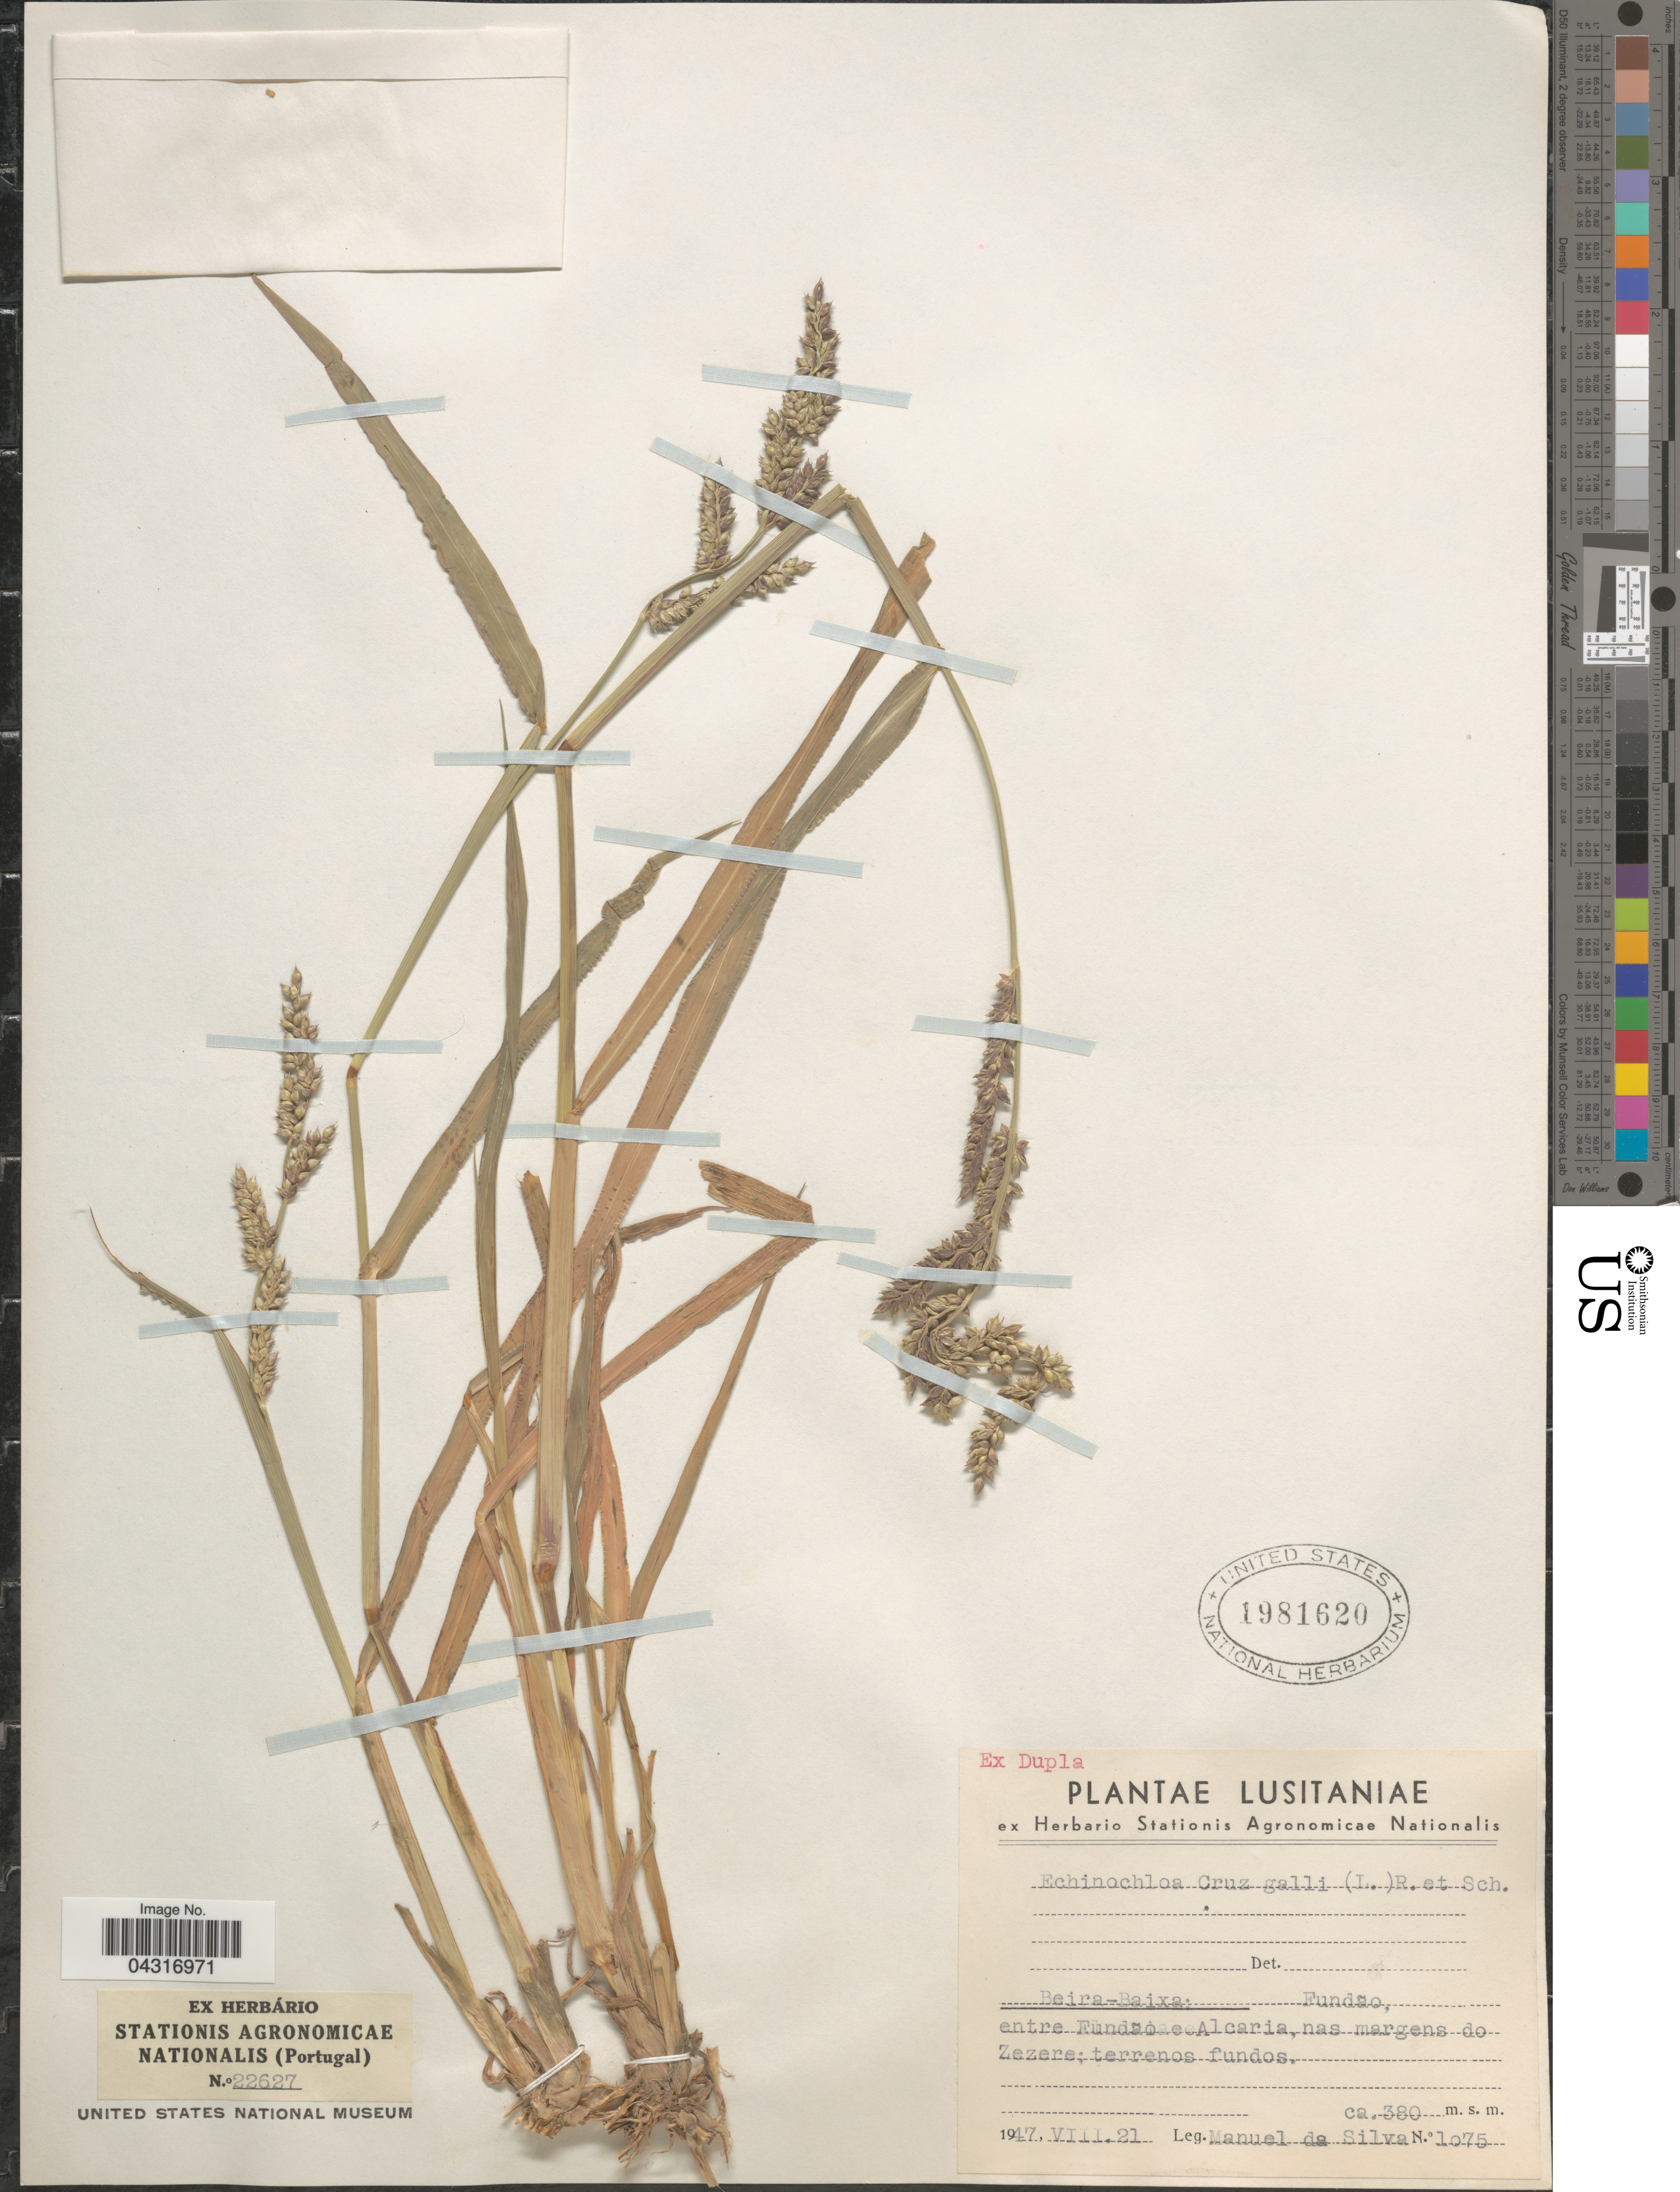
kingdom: Plantae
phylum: Tracheophyta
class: Liliopsida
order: Poales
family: Poaceae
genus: Echinochloa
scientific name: Echinochloa crus-galli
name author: (L.) P. Beauv.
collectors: M. Da Silva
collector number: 1075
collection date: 1947-08-21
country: Portugal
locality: Lusitaniae. Beira-Baixa: Fundão, entre Fundão Alcaria, nas margens do Zezere; terrenos fundos.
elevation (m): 380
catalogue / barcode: US 1981620